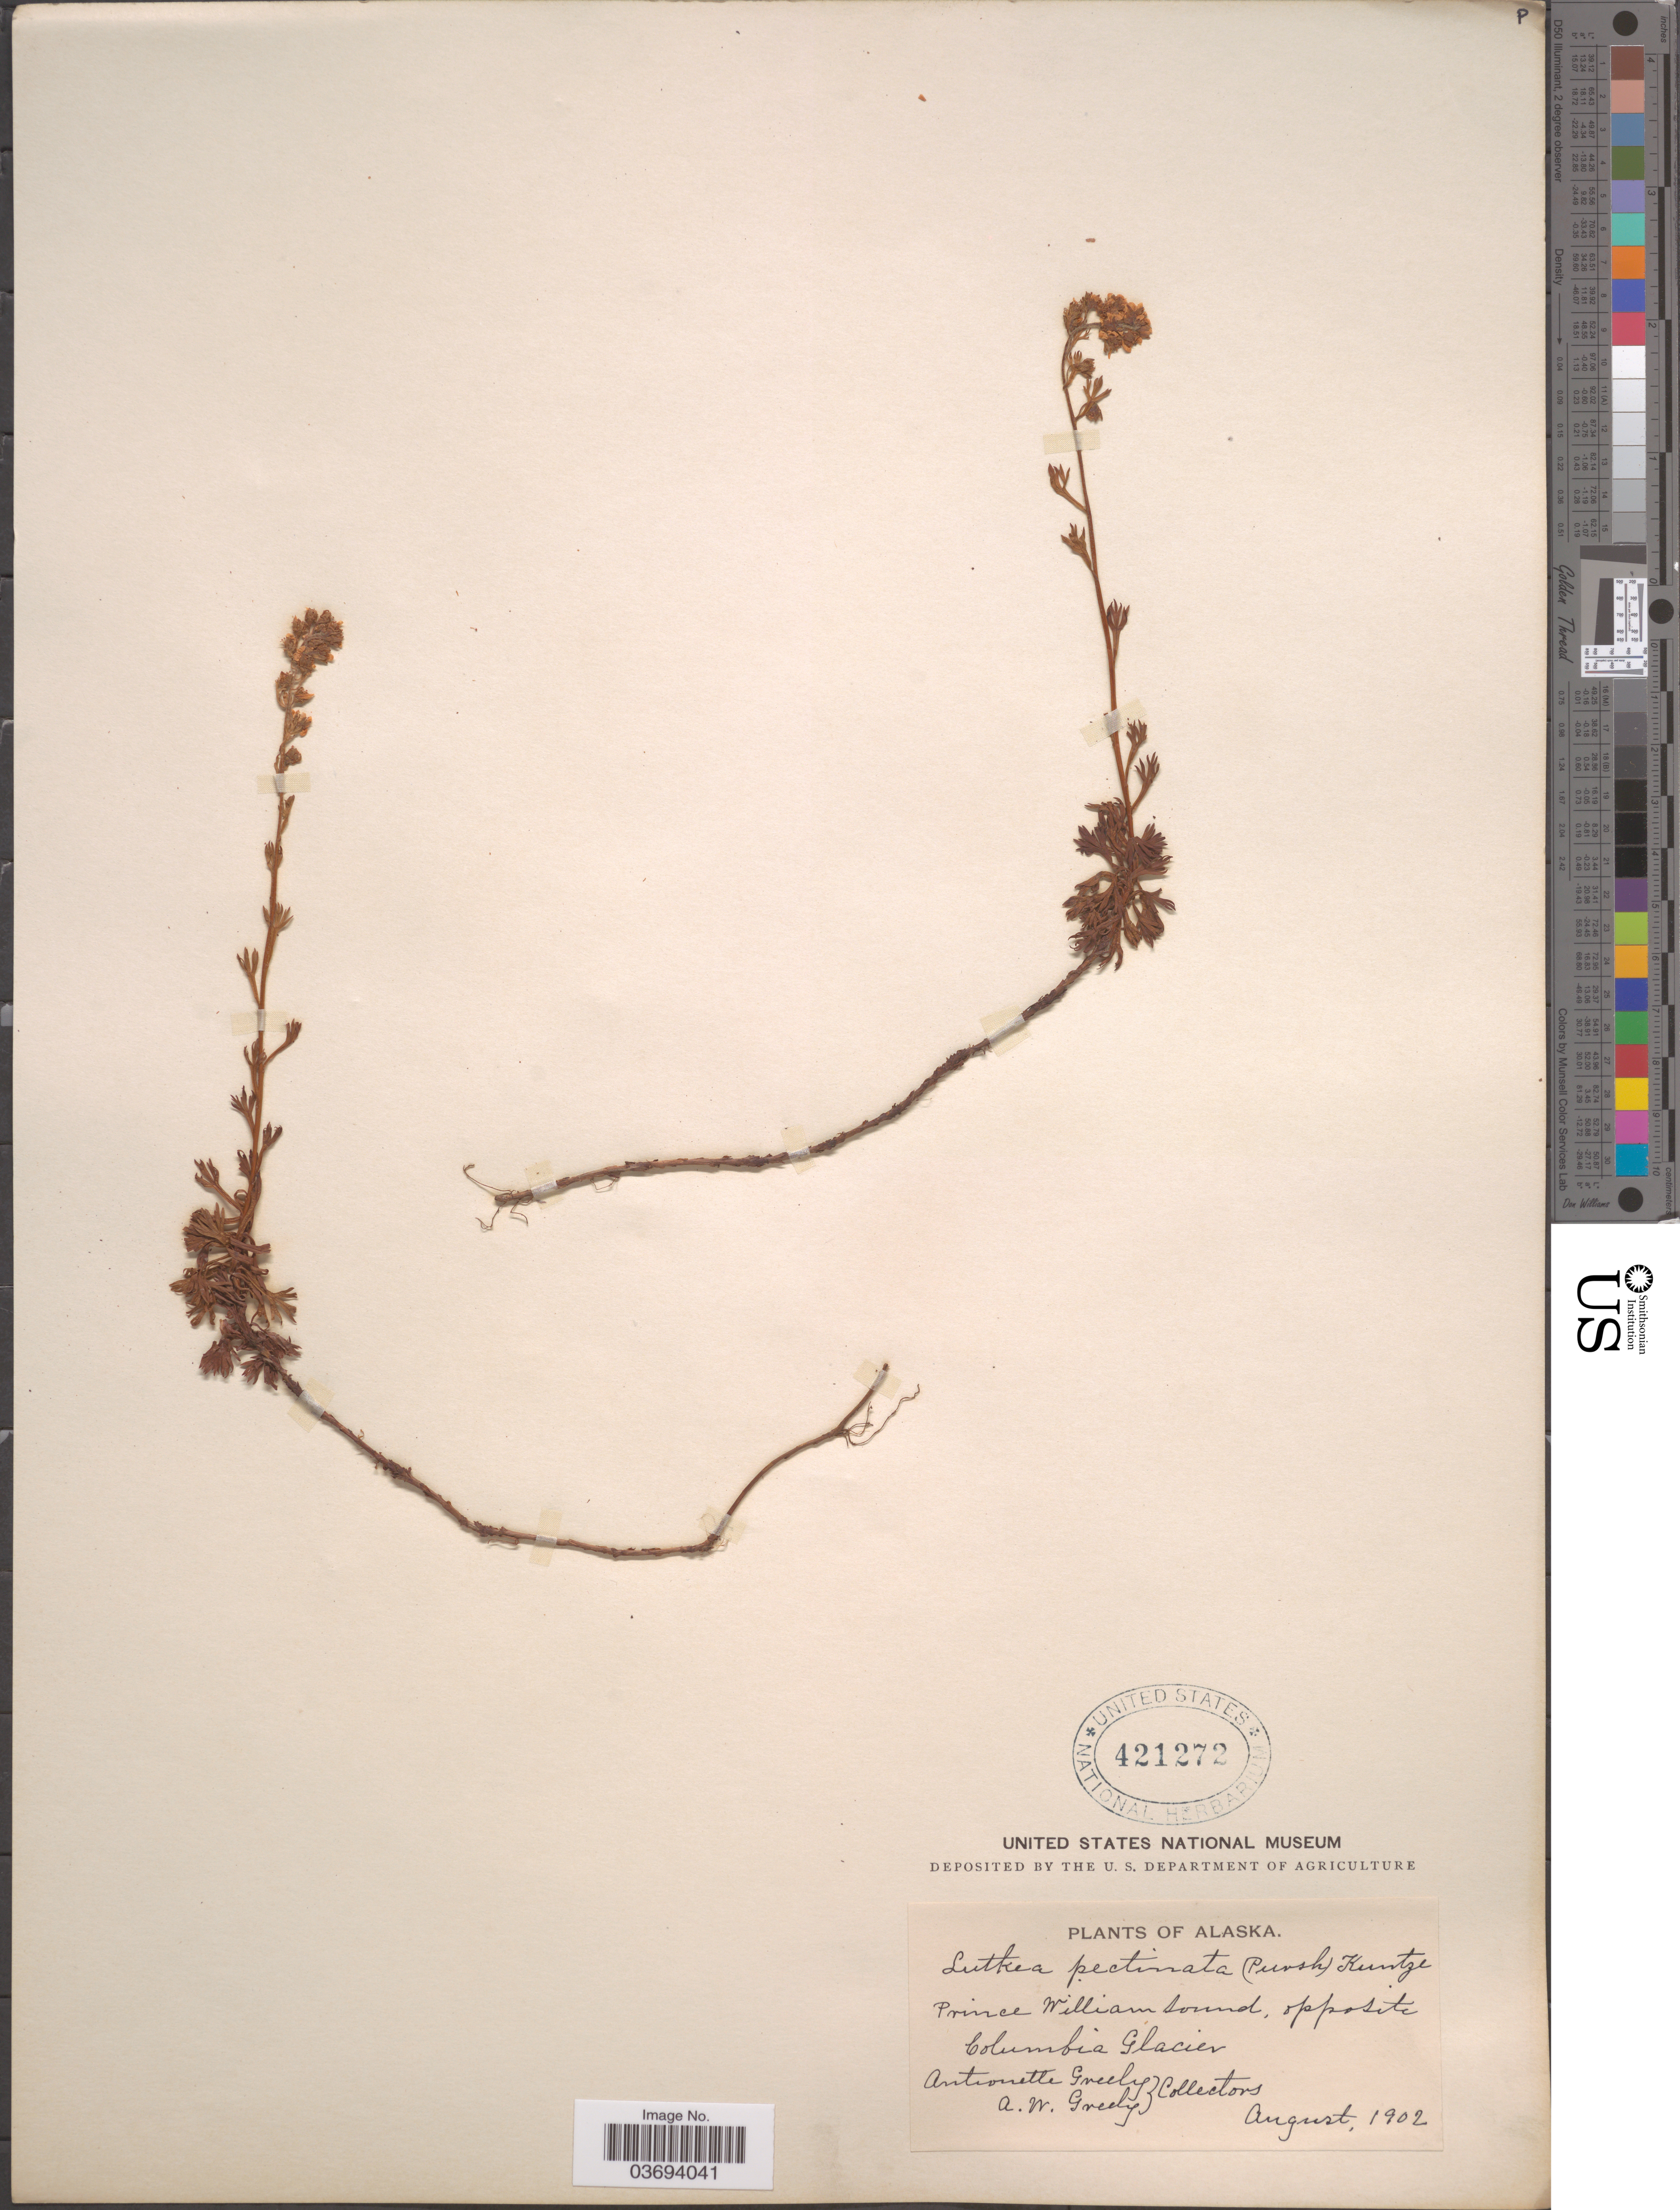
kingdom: Plantae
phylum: Tracheophyta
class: Magnoliopsida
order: Rosales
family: Rosaceae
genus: Luetkea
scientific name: Luetkea pectinata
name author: (Pursh) Kuntze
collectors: A. Greely & A. Greely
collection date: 1902-08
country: United States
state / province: Alaska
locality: Prince William Sound, opposite Columbia Glacier.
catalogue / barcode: US 421272